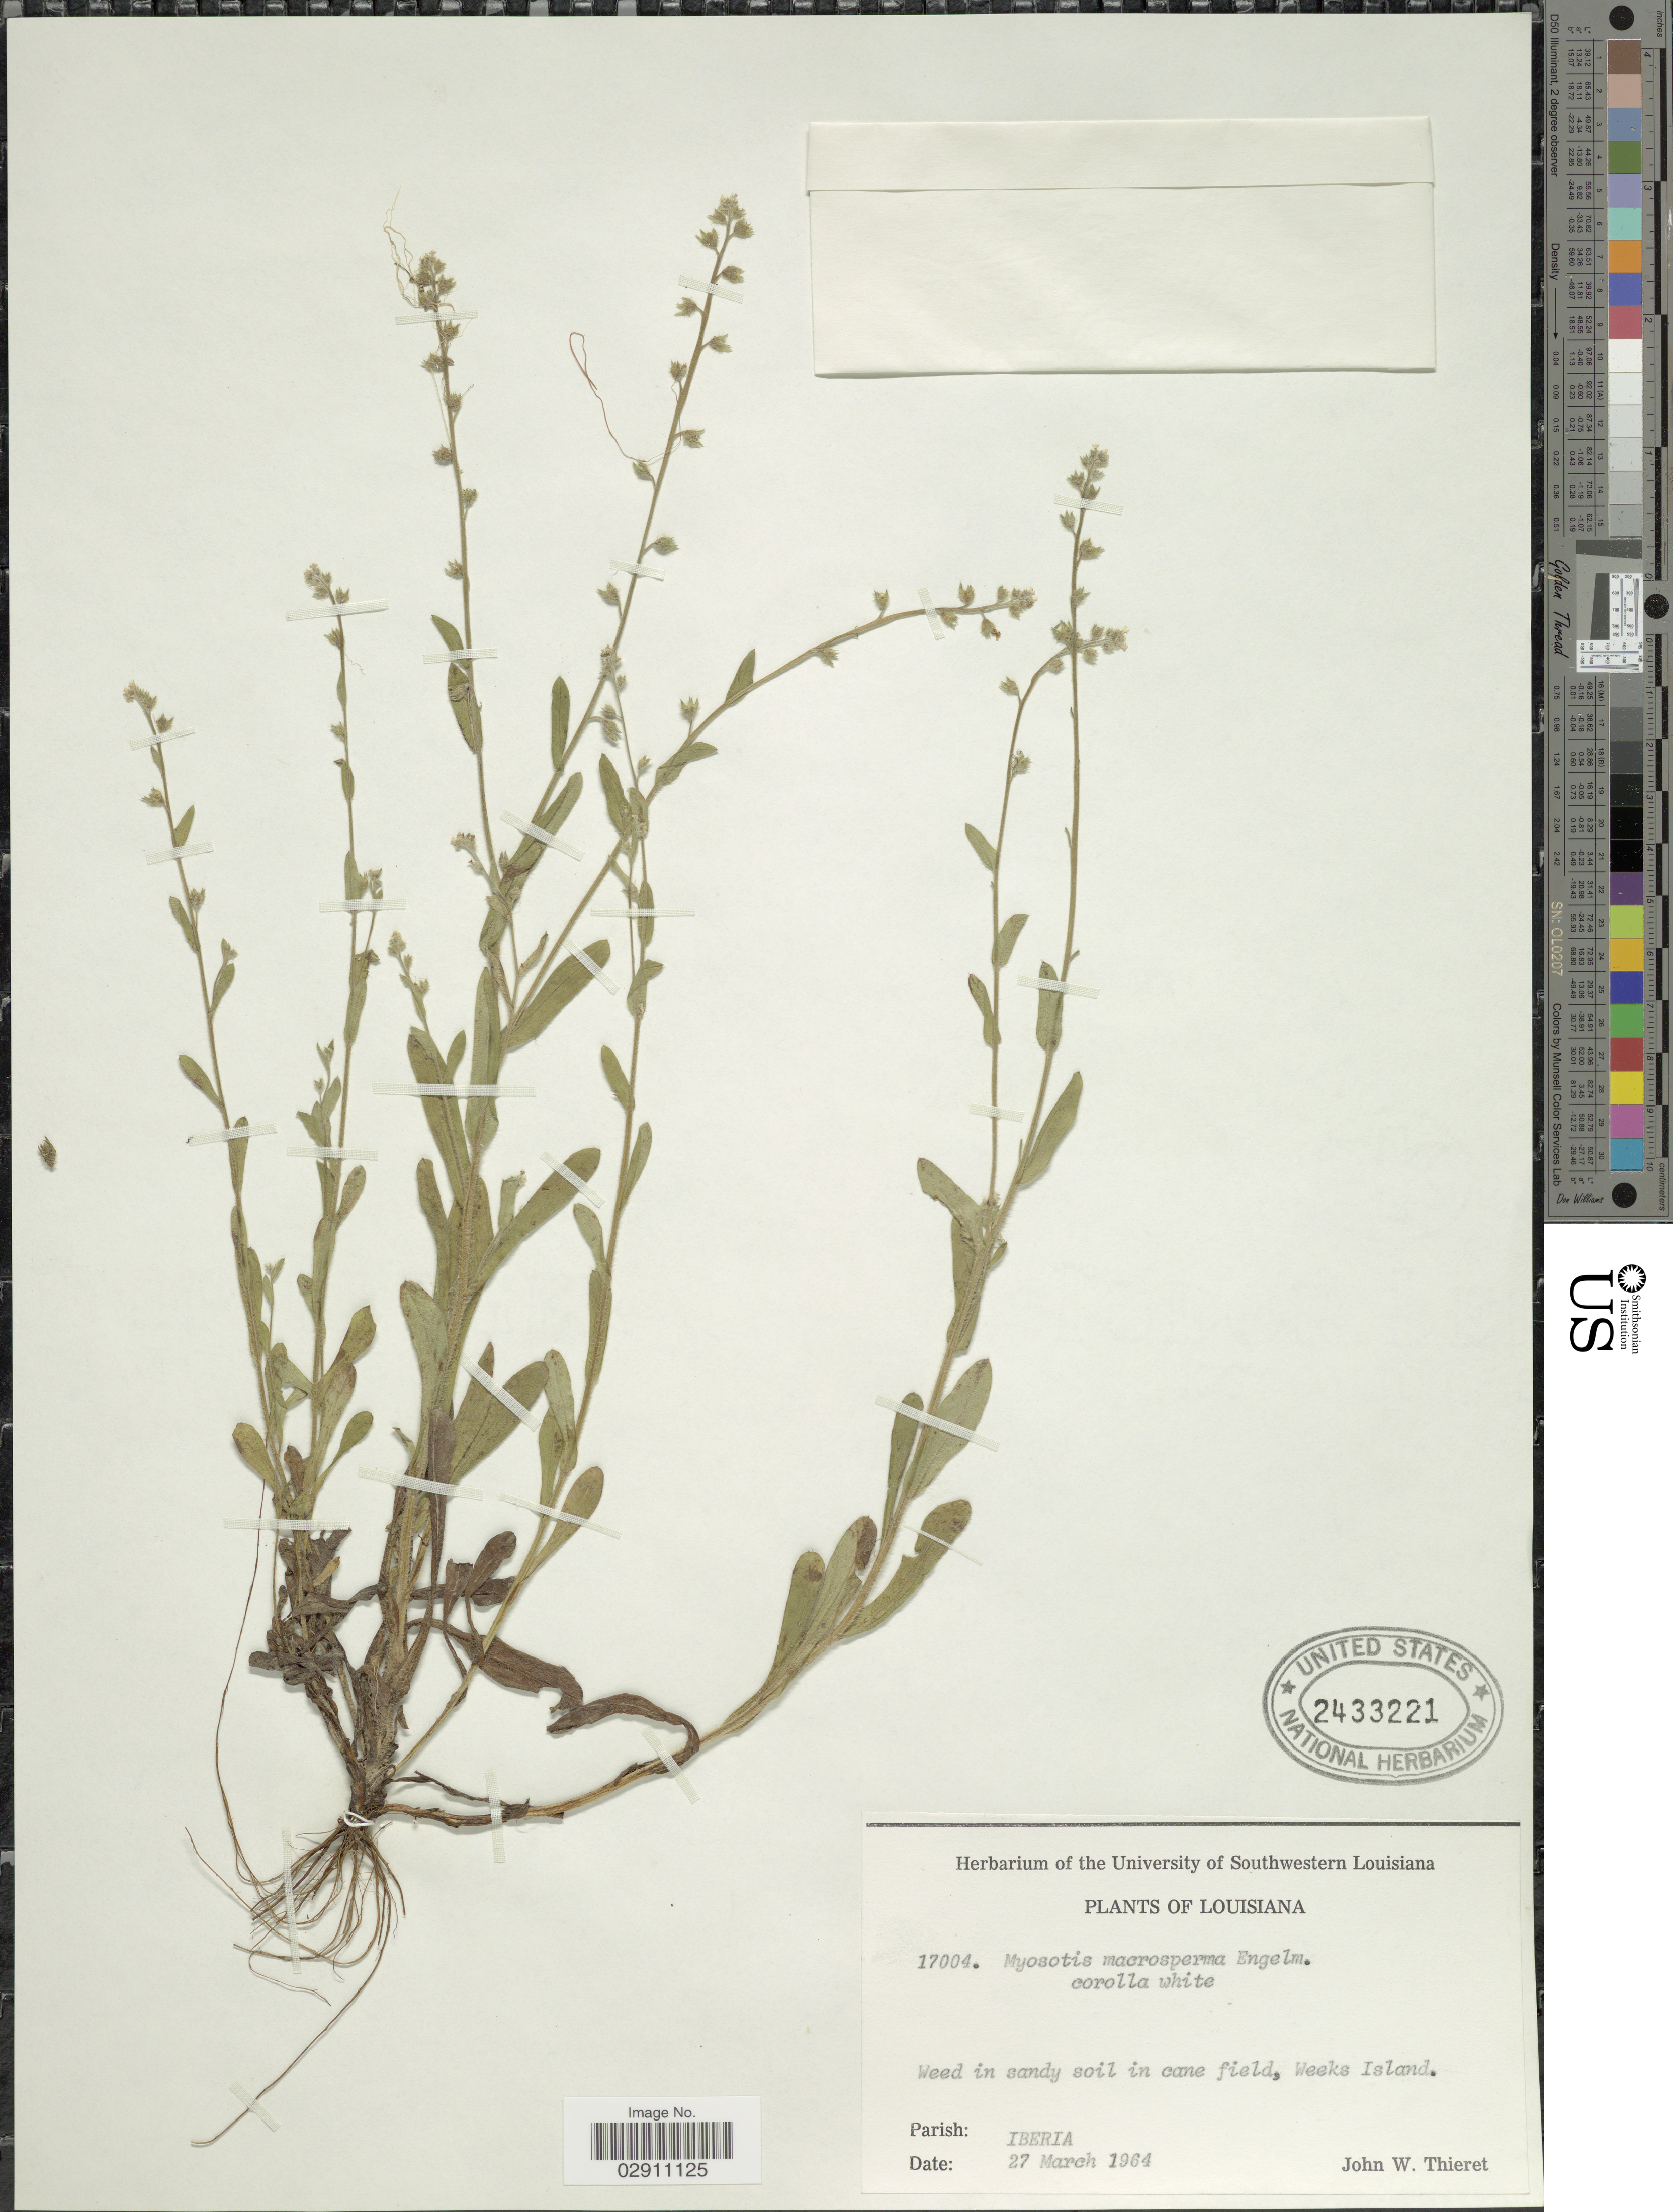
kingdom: Plantae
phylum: Tracheophyta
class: Magnoliopsida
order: Boraginales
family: Boraginaceae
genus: Myosotis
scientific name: Myosotis macrosperma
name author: Engelm.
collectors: J. W. Thieret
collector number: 17004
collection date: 1964-03-27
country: United States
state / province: Louisiana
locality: Weed in sandy soil in cane field, Weeks Island, Parish: Iberia.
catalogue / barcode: US 2433221